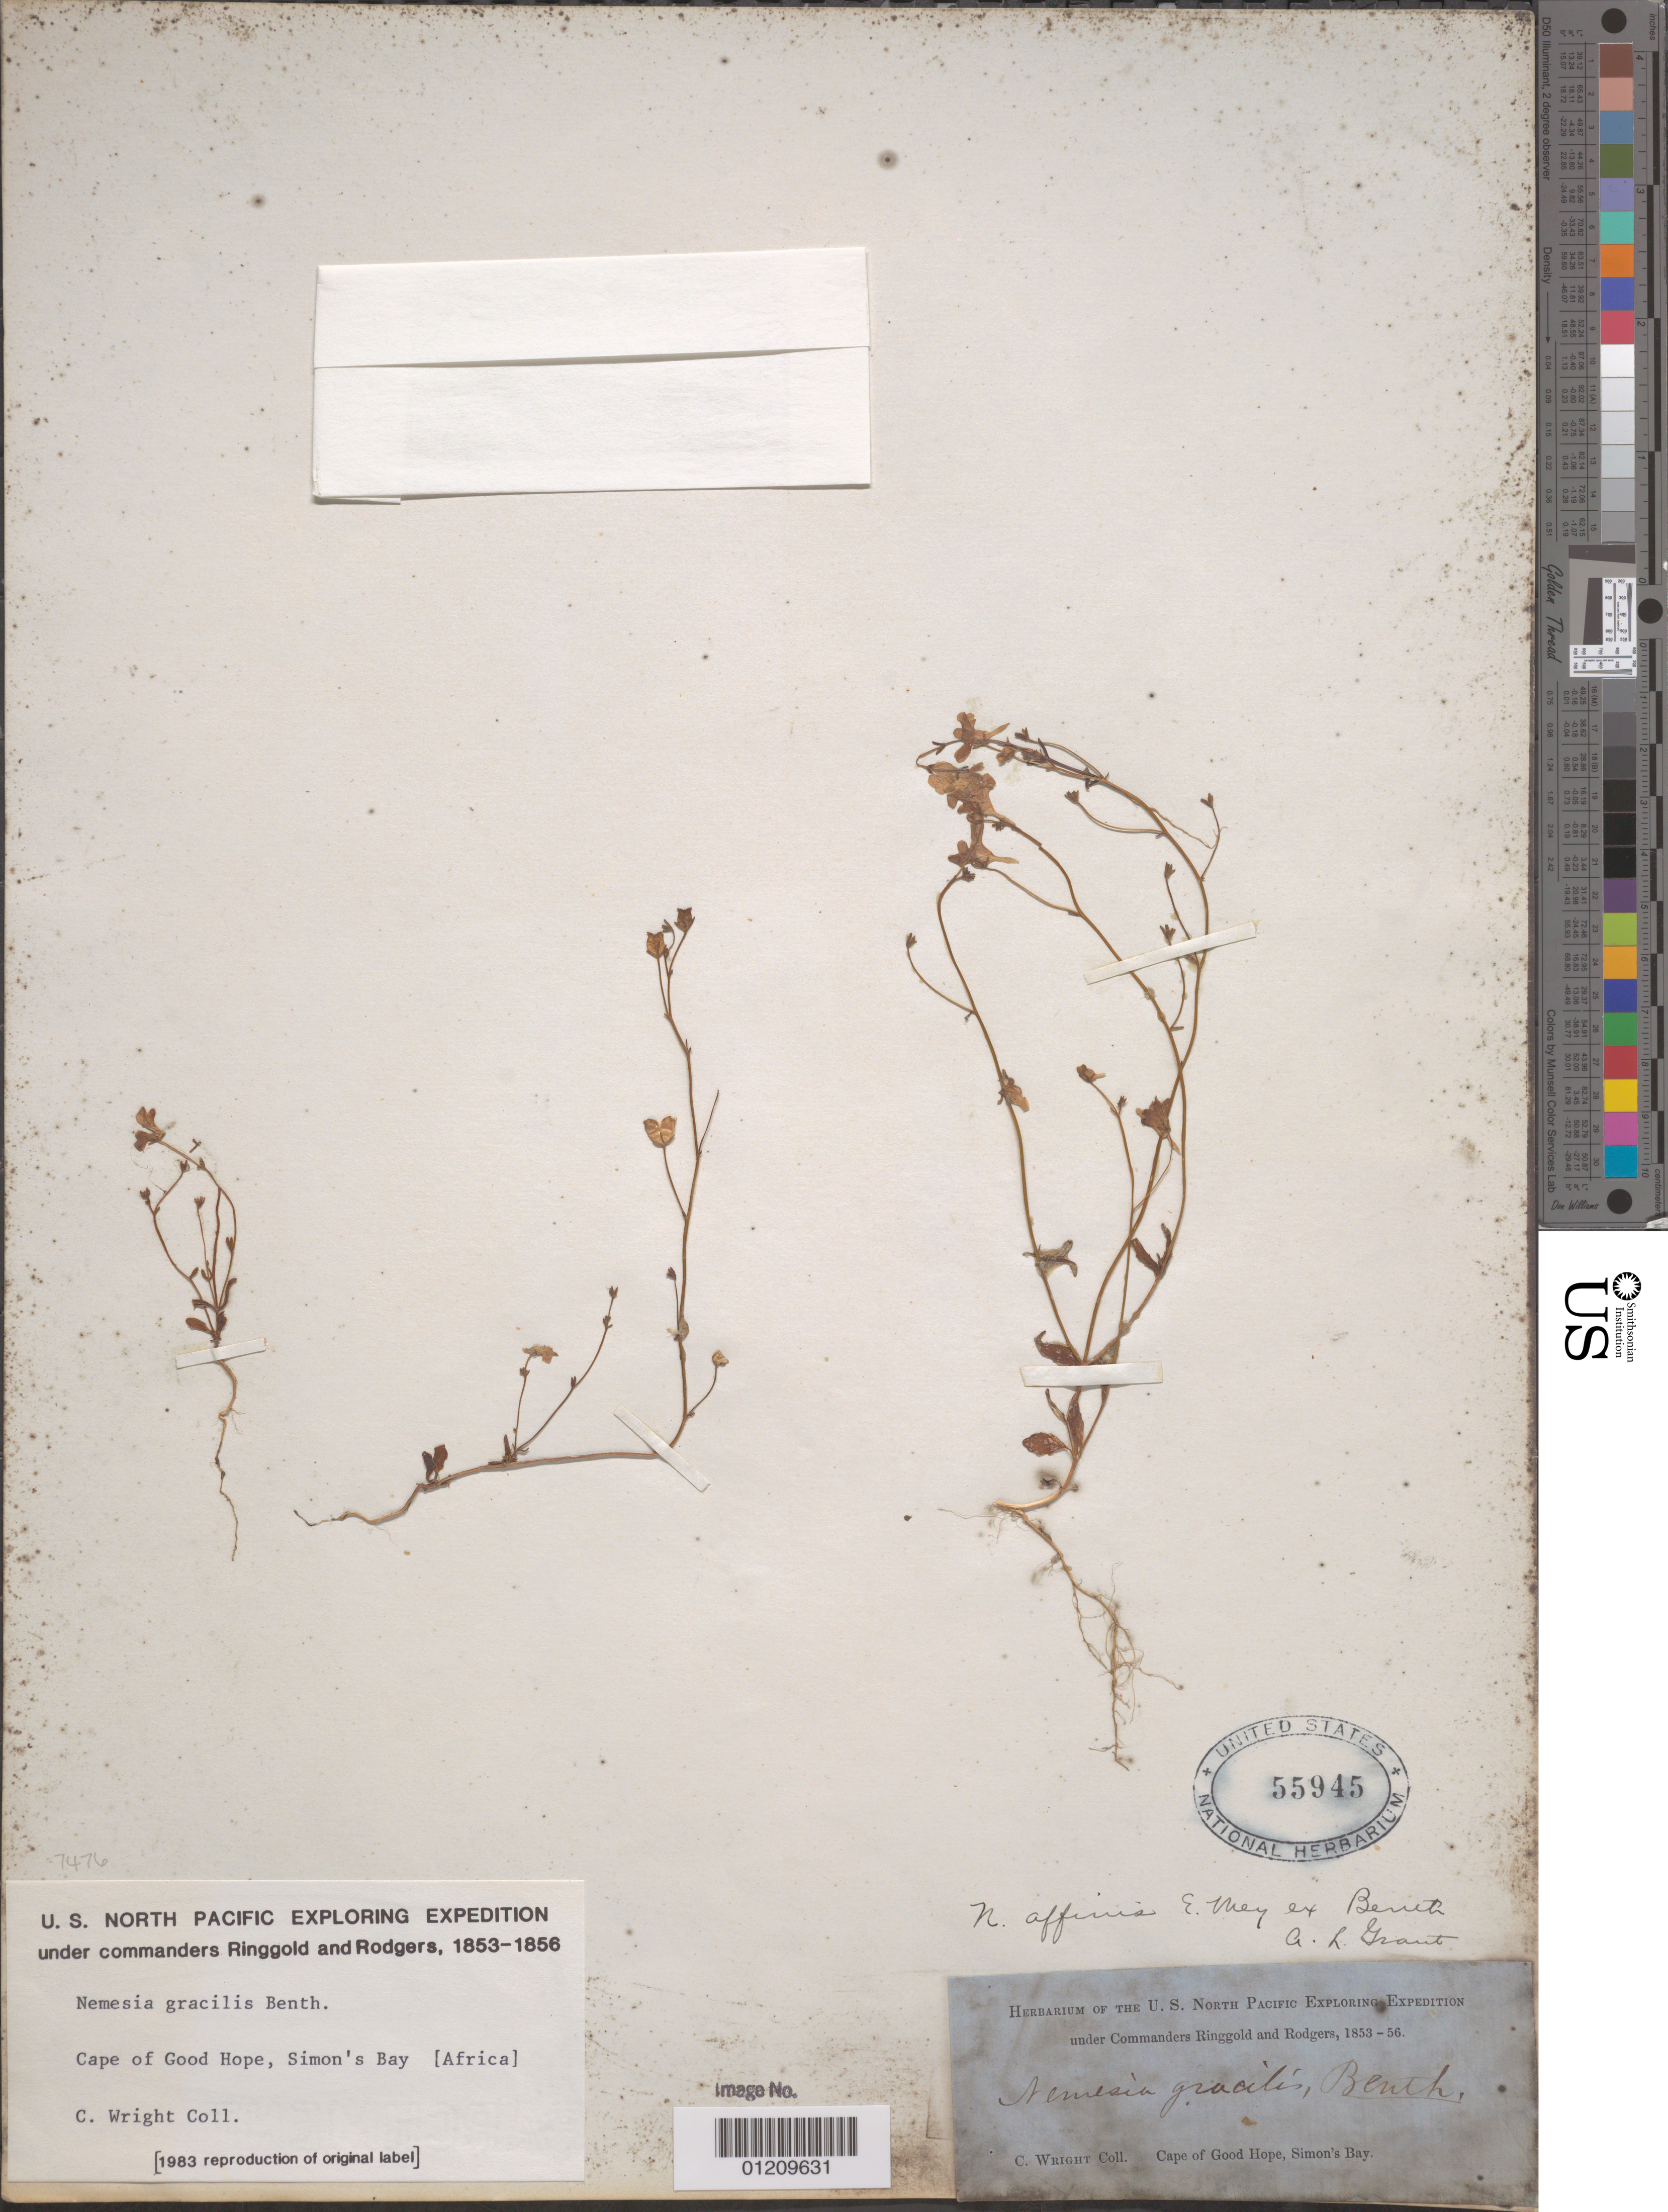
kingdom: Plantae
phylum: Tracheophyta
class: Magnoliopsida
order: Lamiales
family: Scrophulariaceae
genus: Nemesia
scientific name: Nemesia gracilis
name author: Benth.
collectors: C. Wright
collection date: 1853/1856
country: South Africa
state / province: Western Cape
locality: Cape of Good Hope, Simon's Bay.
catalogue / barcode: US 55945